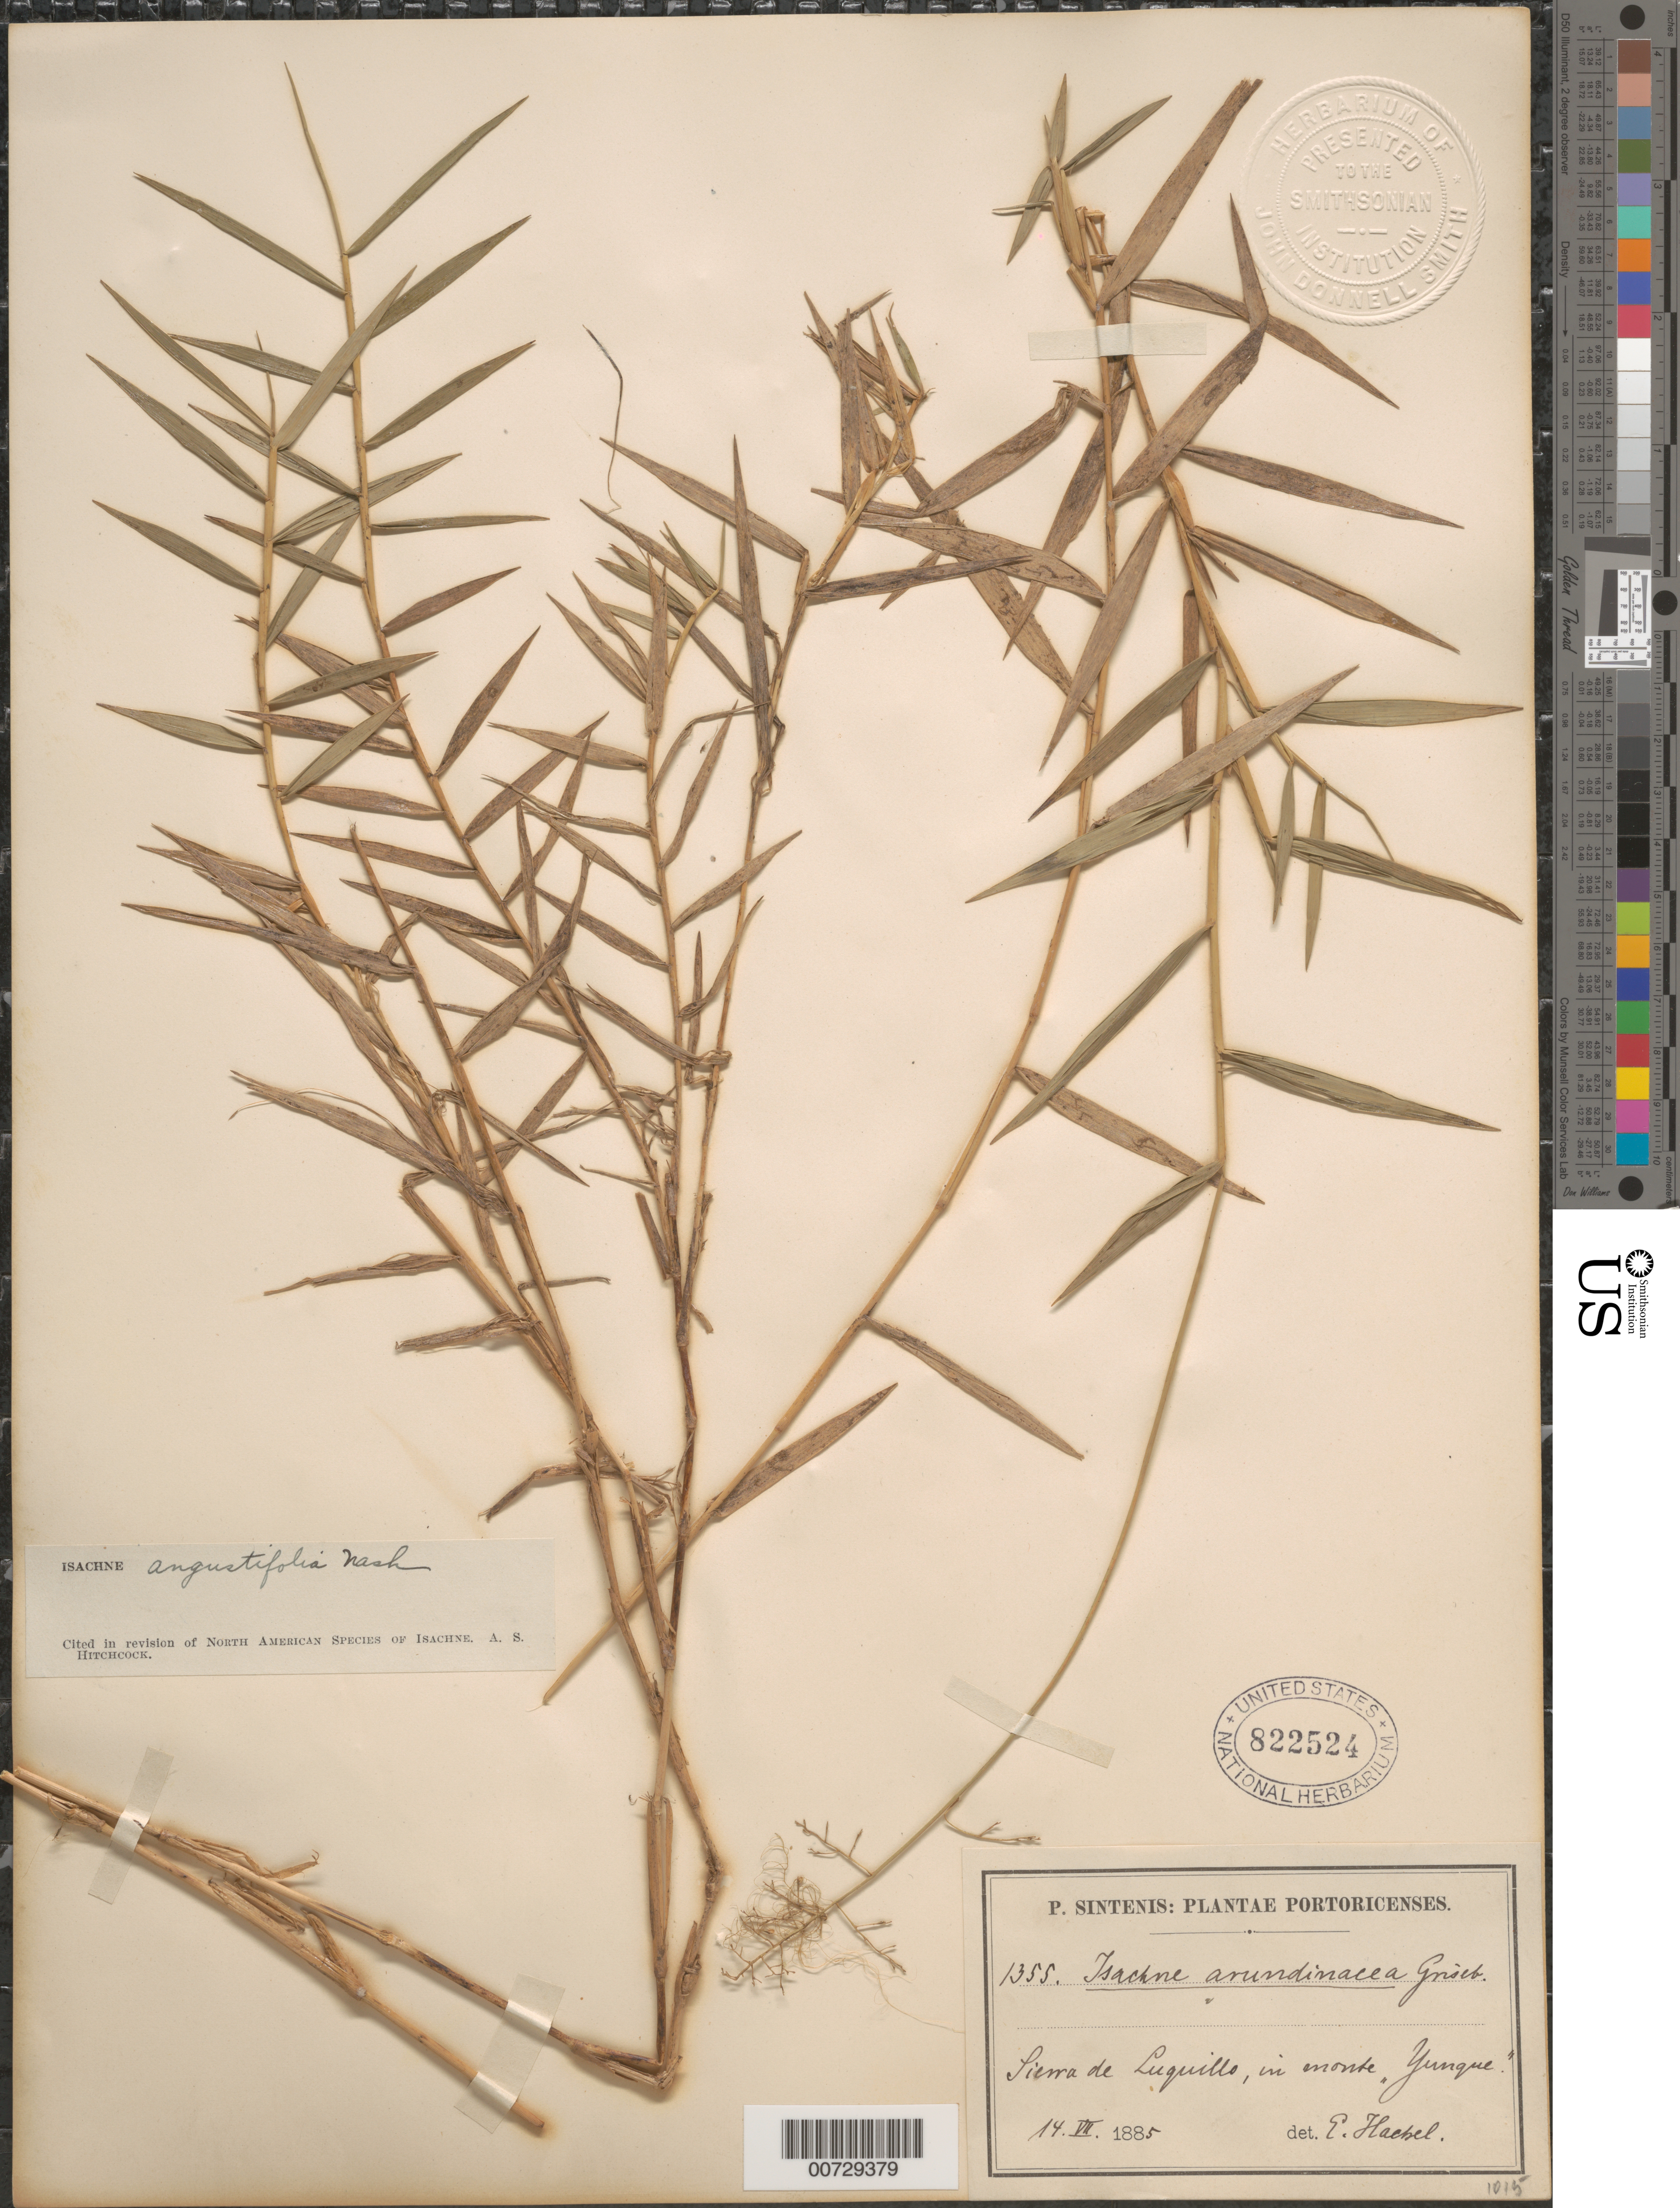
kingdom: Plantae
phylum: Tracheophyta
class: Liliopsida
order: Poales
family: Poaceae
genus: Isachne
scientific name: Isachne arundinacea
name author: (Sw.) Griseb.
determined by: Hitchcock, Albert S.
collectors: P. Sintenis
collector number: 1355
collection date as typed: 14 Jul 1885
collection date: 1885-07-14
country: Puerto Rico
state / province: Luquillo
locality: Sierra de Luquillo, in monte Yunque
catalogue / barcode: US 822524